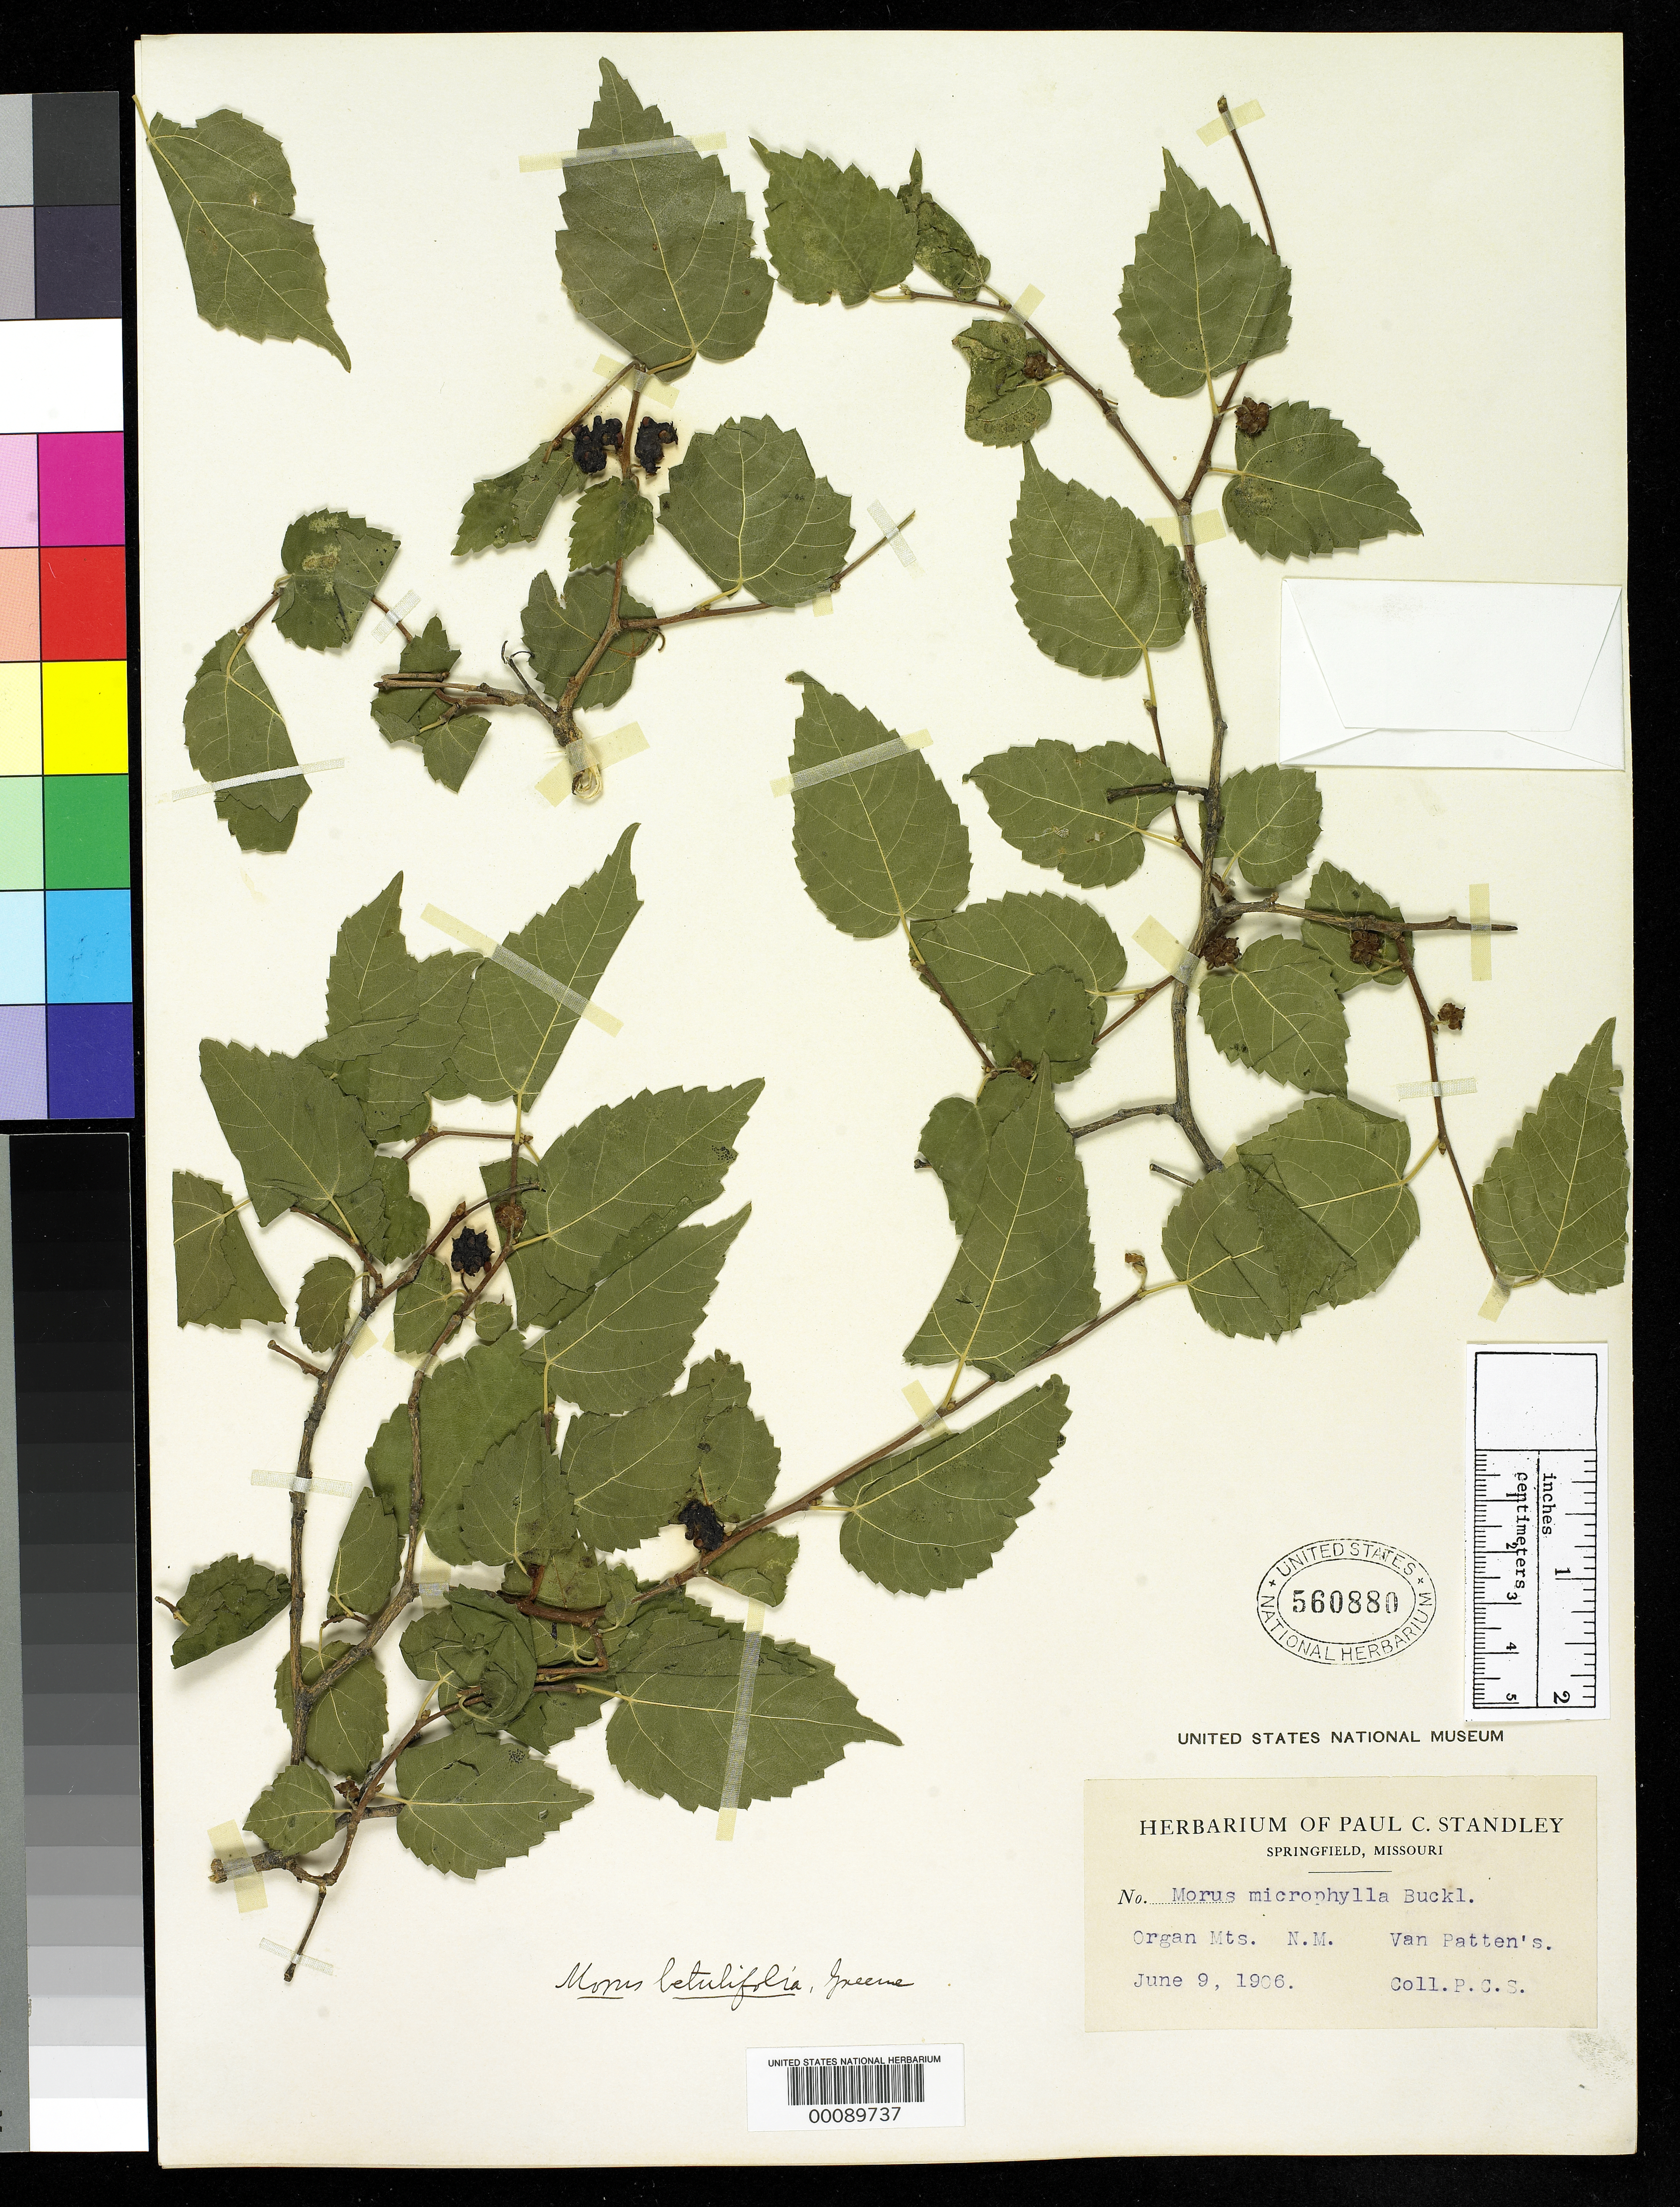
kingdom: Plantae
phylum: Tracheophyta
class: Magnoliopsida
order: Rosales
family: Moraceae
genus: Morus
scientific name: Morus betulifolia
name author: Greene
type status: Holotype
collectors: P. C. Standley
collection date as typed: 09 Jun 1906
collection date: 1906-06-09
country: United States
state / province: New Mexico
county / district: Dona Ana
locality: Organ Mts.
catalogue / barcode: US 560880